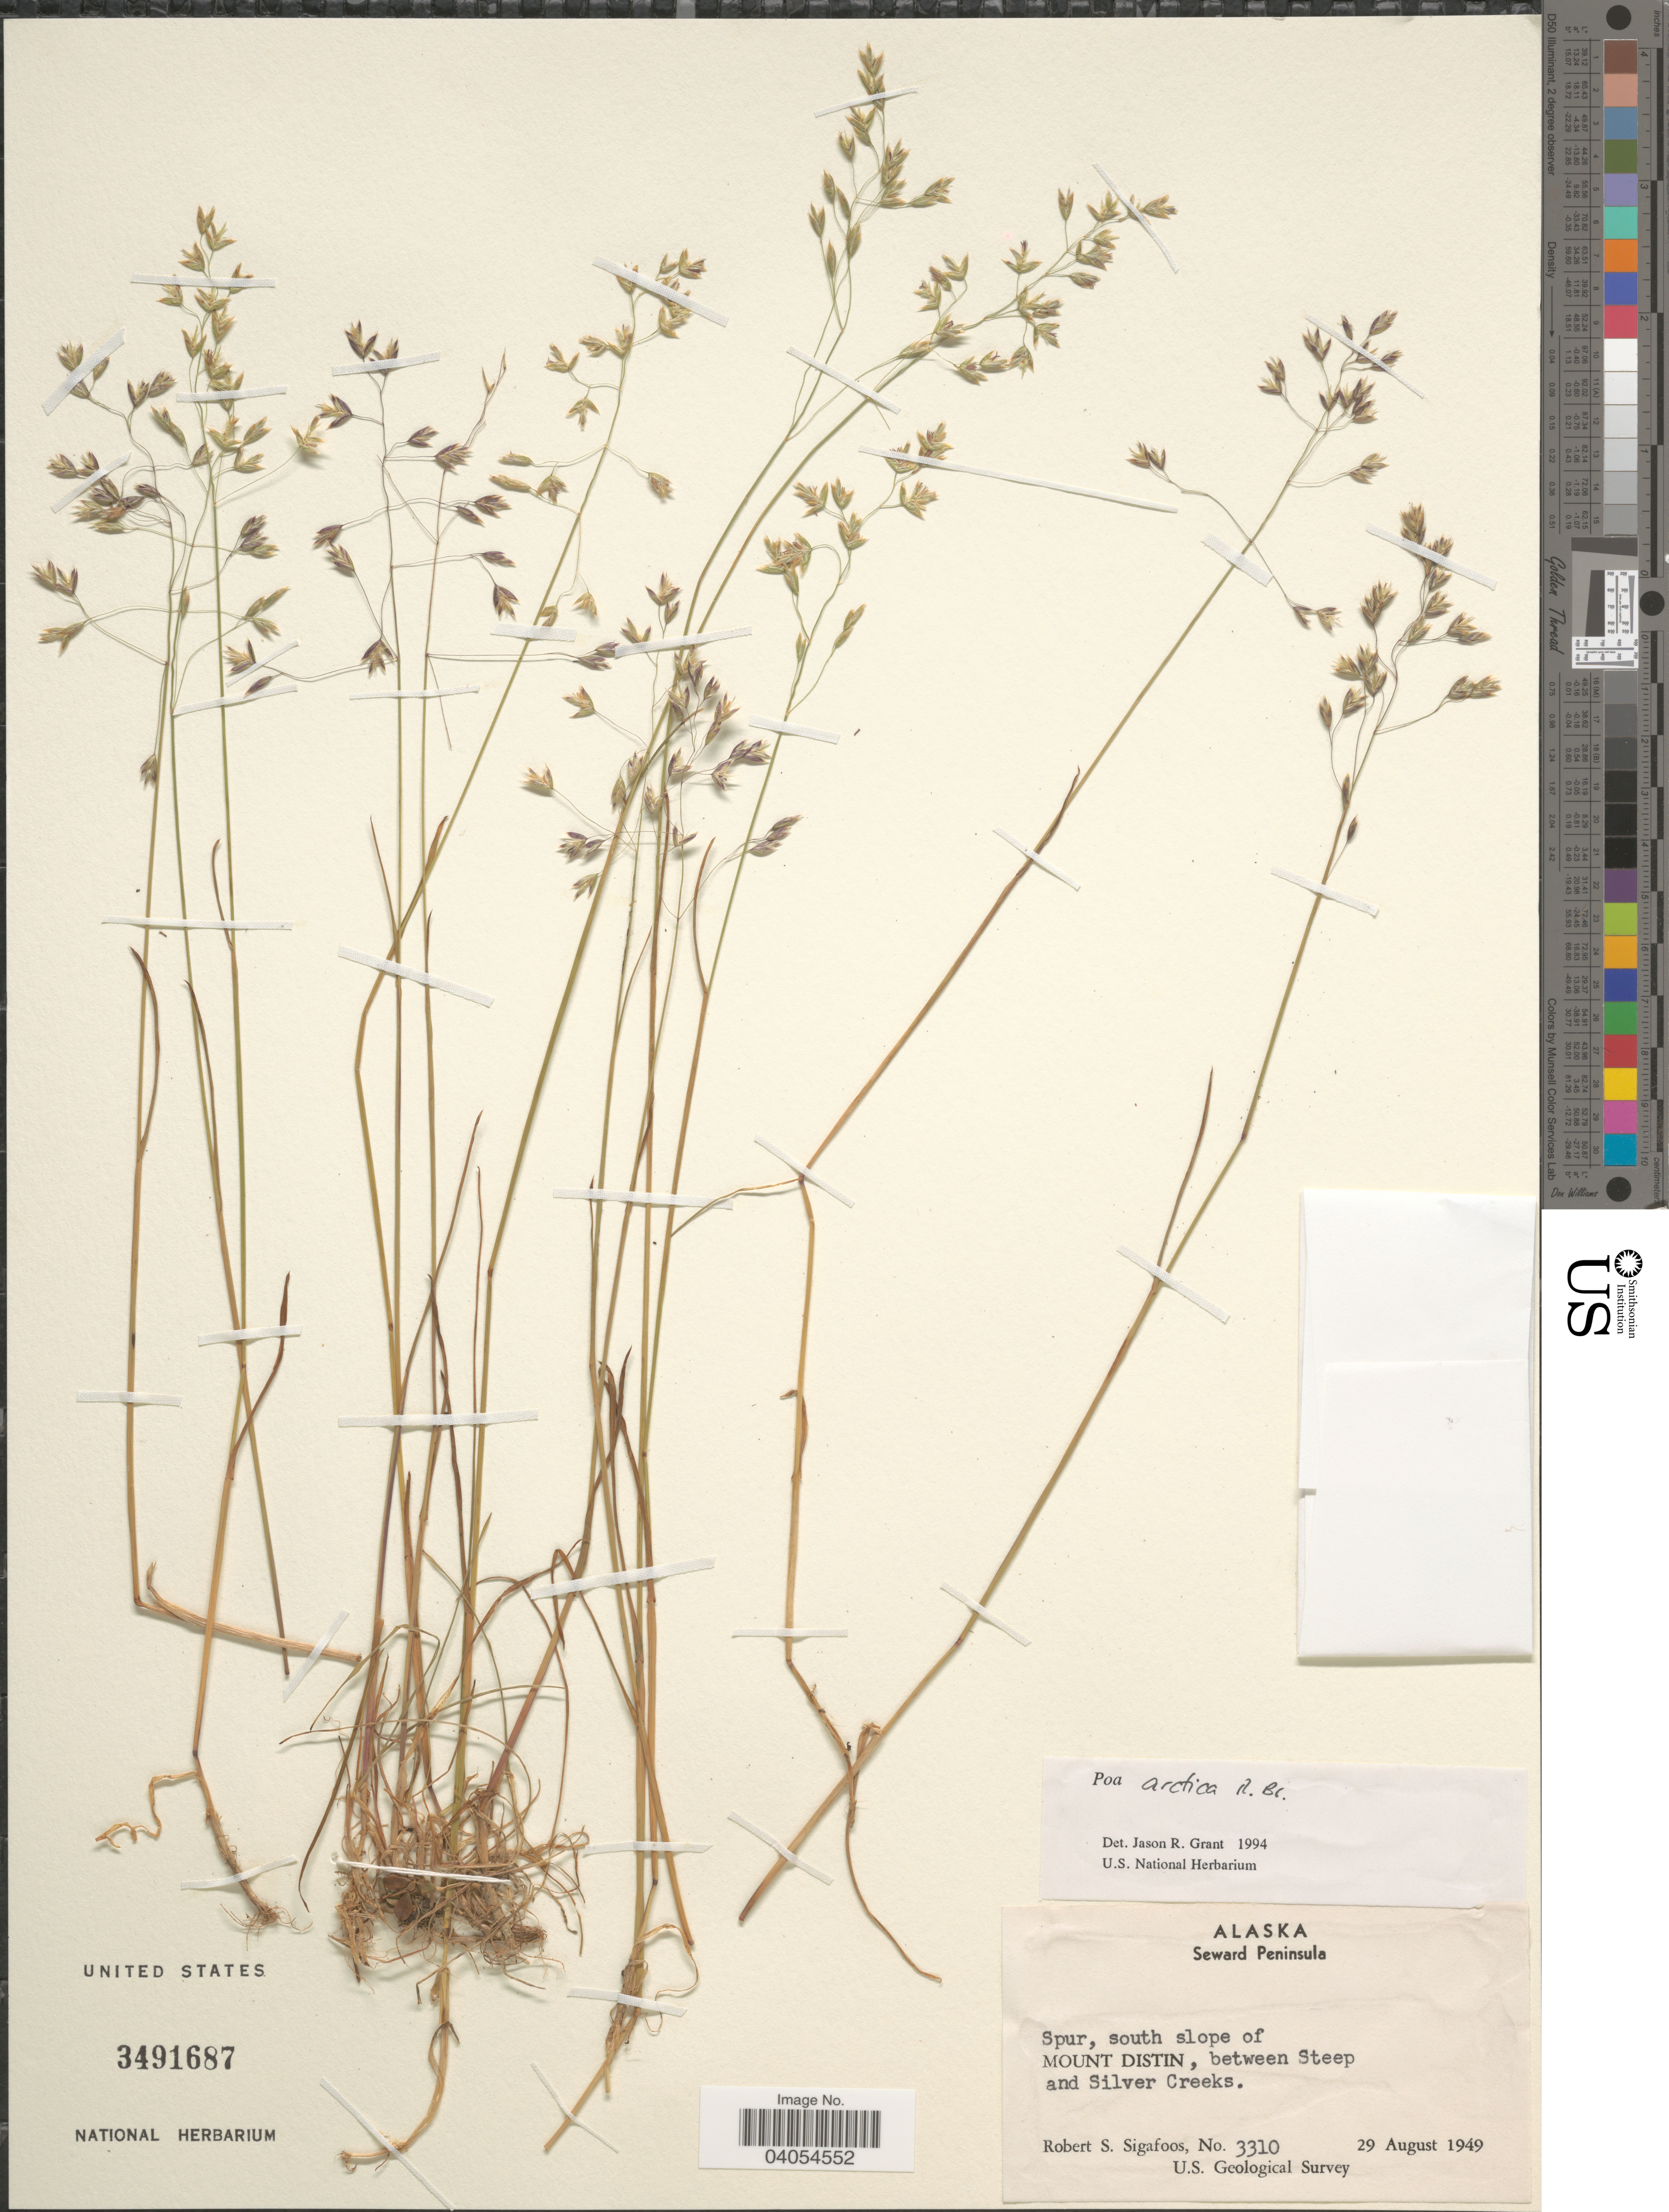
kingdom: Plantae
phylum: Tracheophyta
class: Liliopsida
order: Poales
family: Poaceae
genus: Poa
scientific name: Poa arctica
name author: R. Br.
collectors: R. Sigafoos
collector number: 3310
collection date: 1949-08-29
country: United States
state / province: Alaska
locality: Seward Peninsula. Spur, south slope of Mount Distin, between Steep and Silver Creeks.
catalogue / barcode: US 3491687